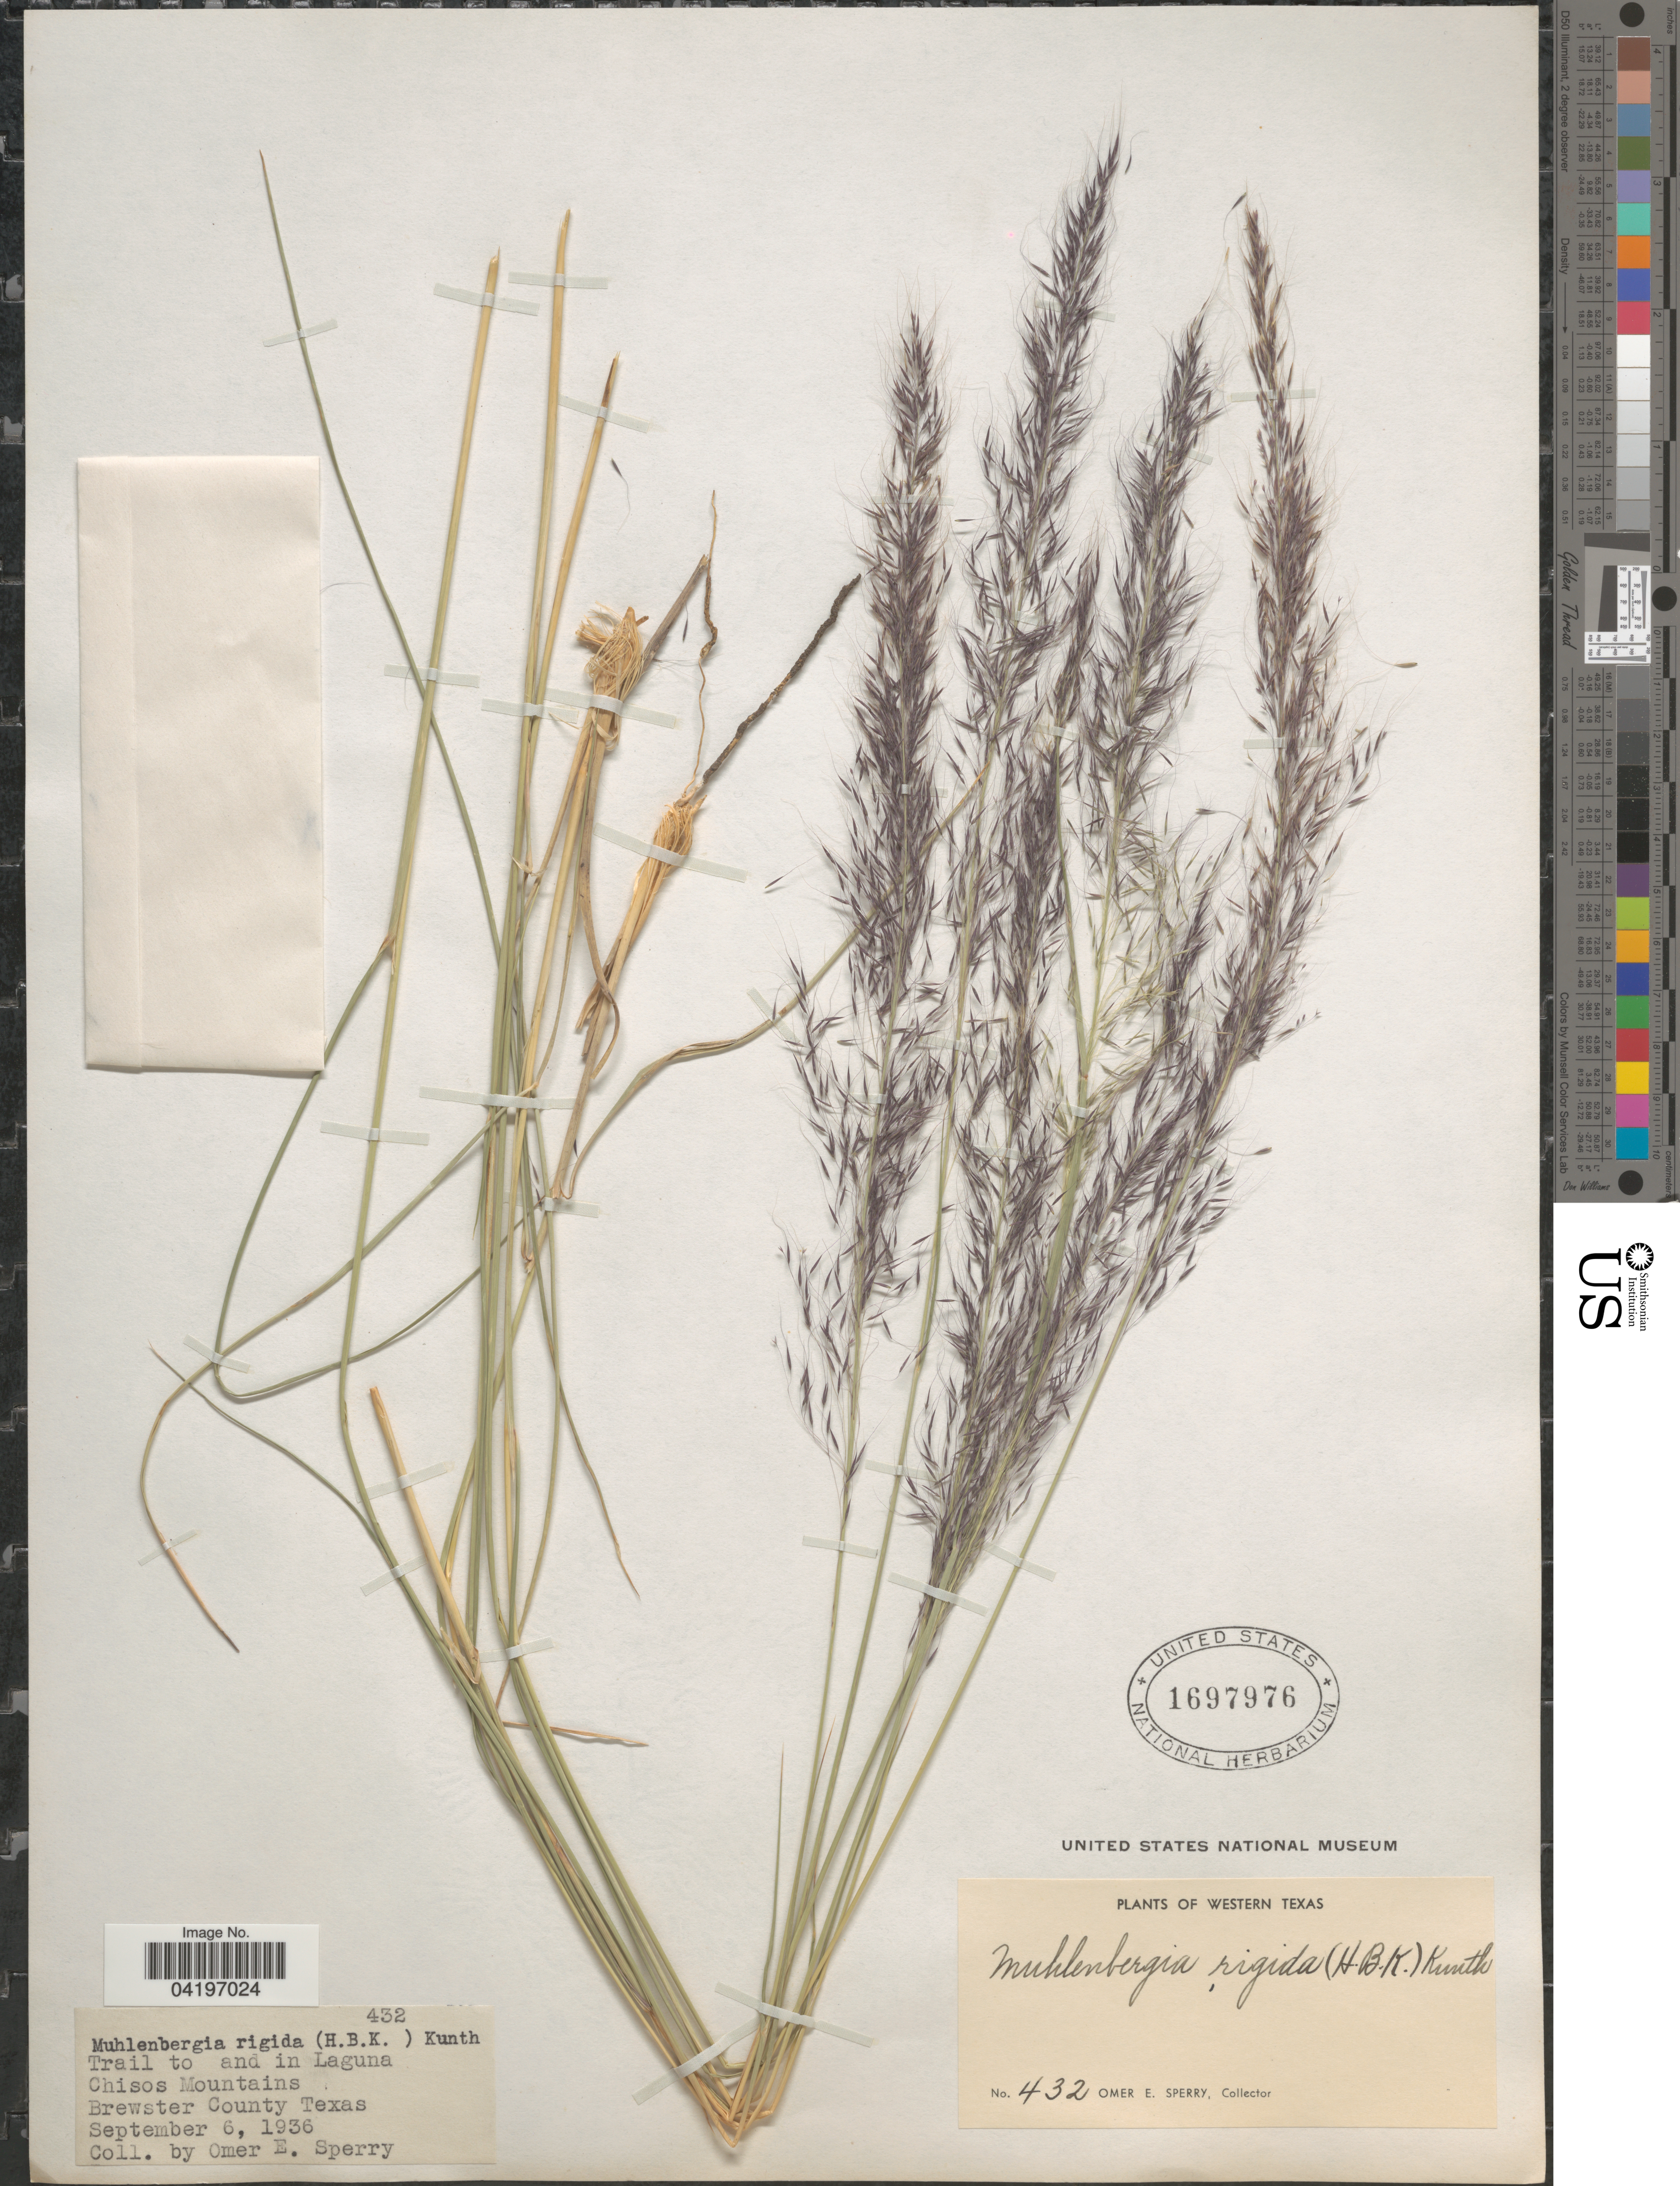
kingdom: Plantae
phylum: Tracheophyta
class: Liliopsida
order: Poales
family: Poaceae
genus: Muhlenbergia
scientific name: Muhlenbergia rigida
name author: (Kunth) Kunth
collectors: O. E. Sperry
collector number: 432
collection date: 1936-09-06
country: United States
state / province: Texas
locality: Trail to and in Laguna Chisos Mountains Brewster County. Western Texas.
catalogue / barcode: US 1697976